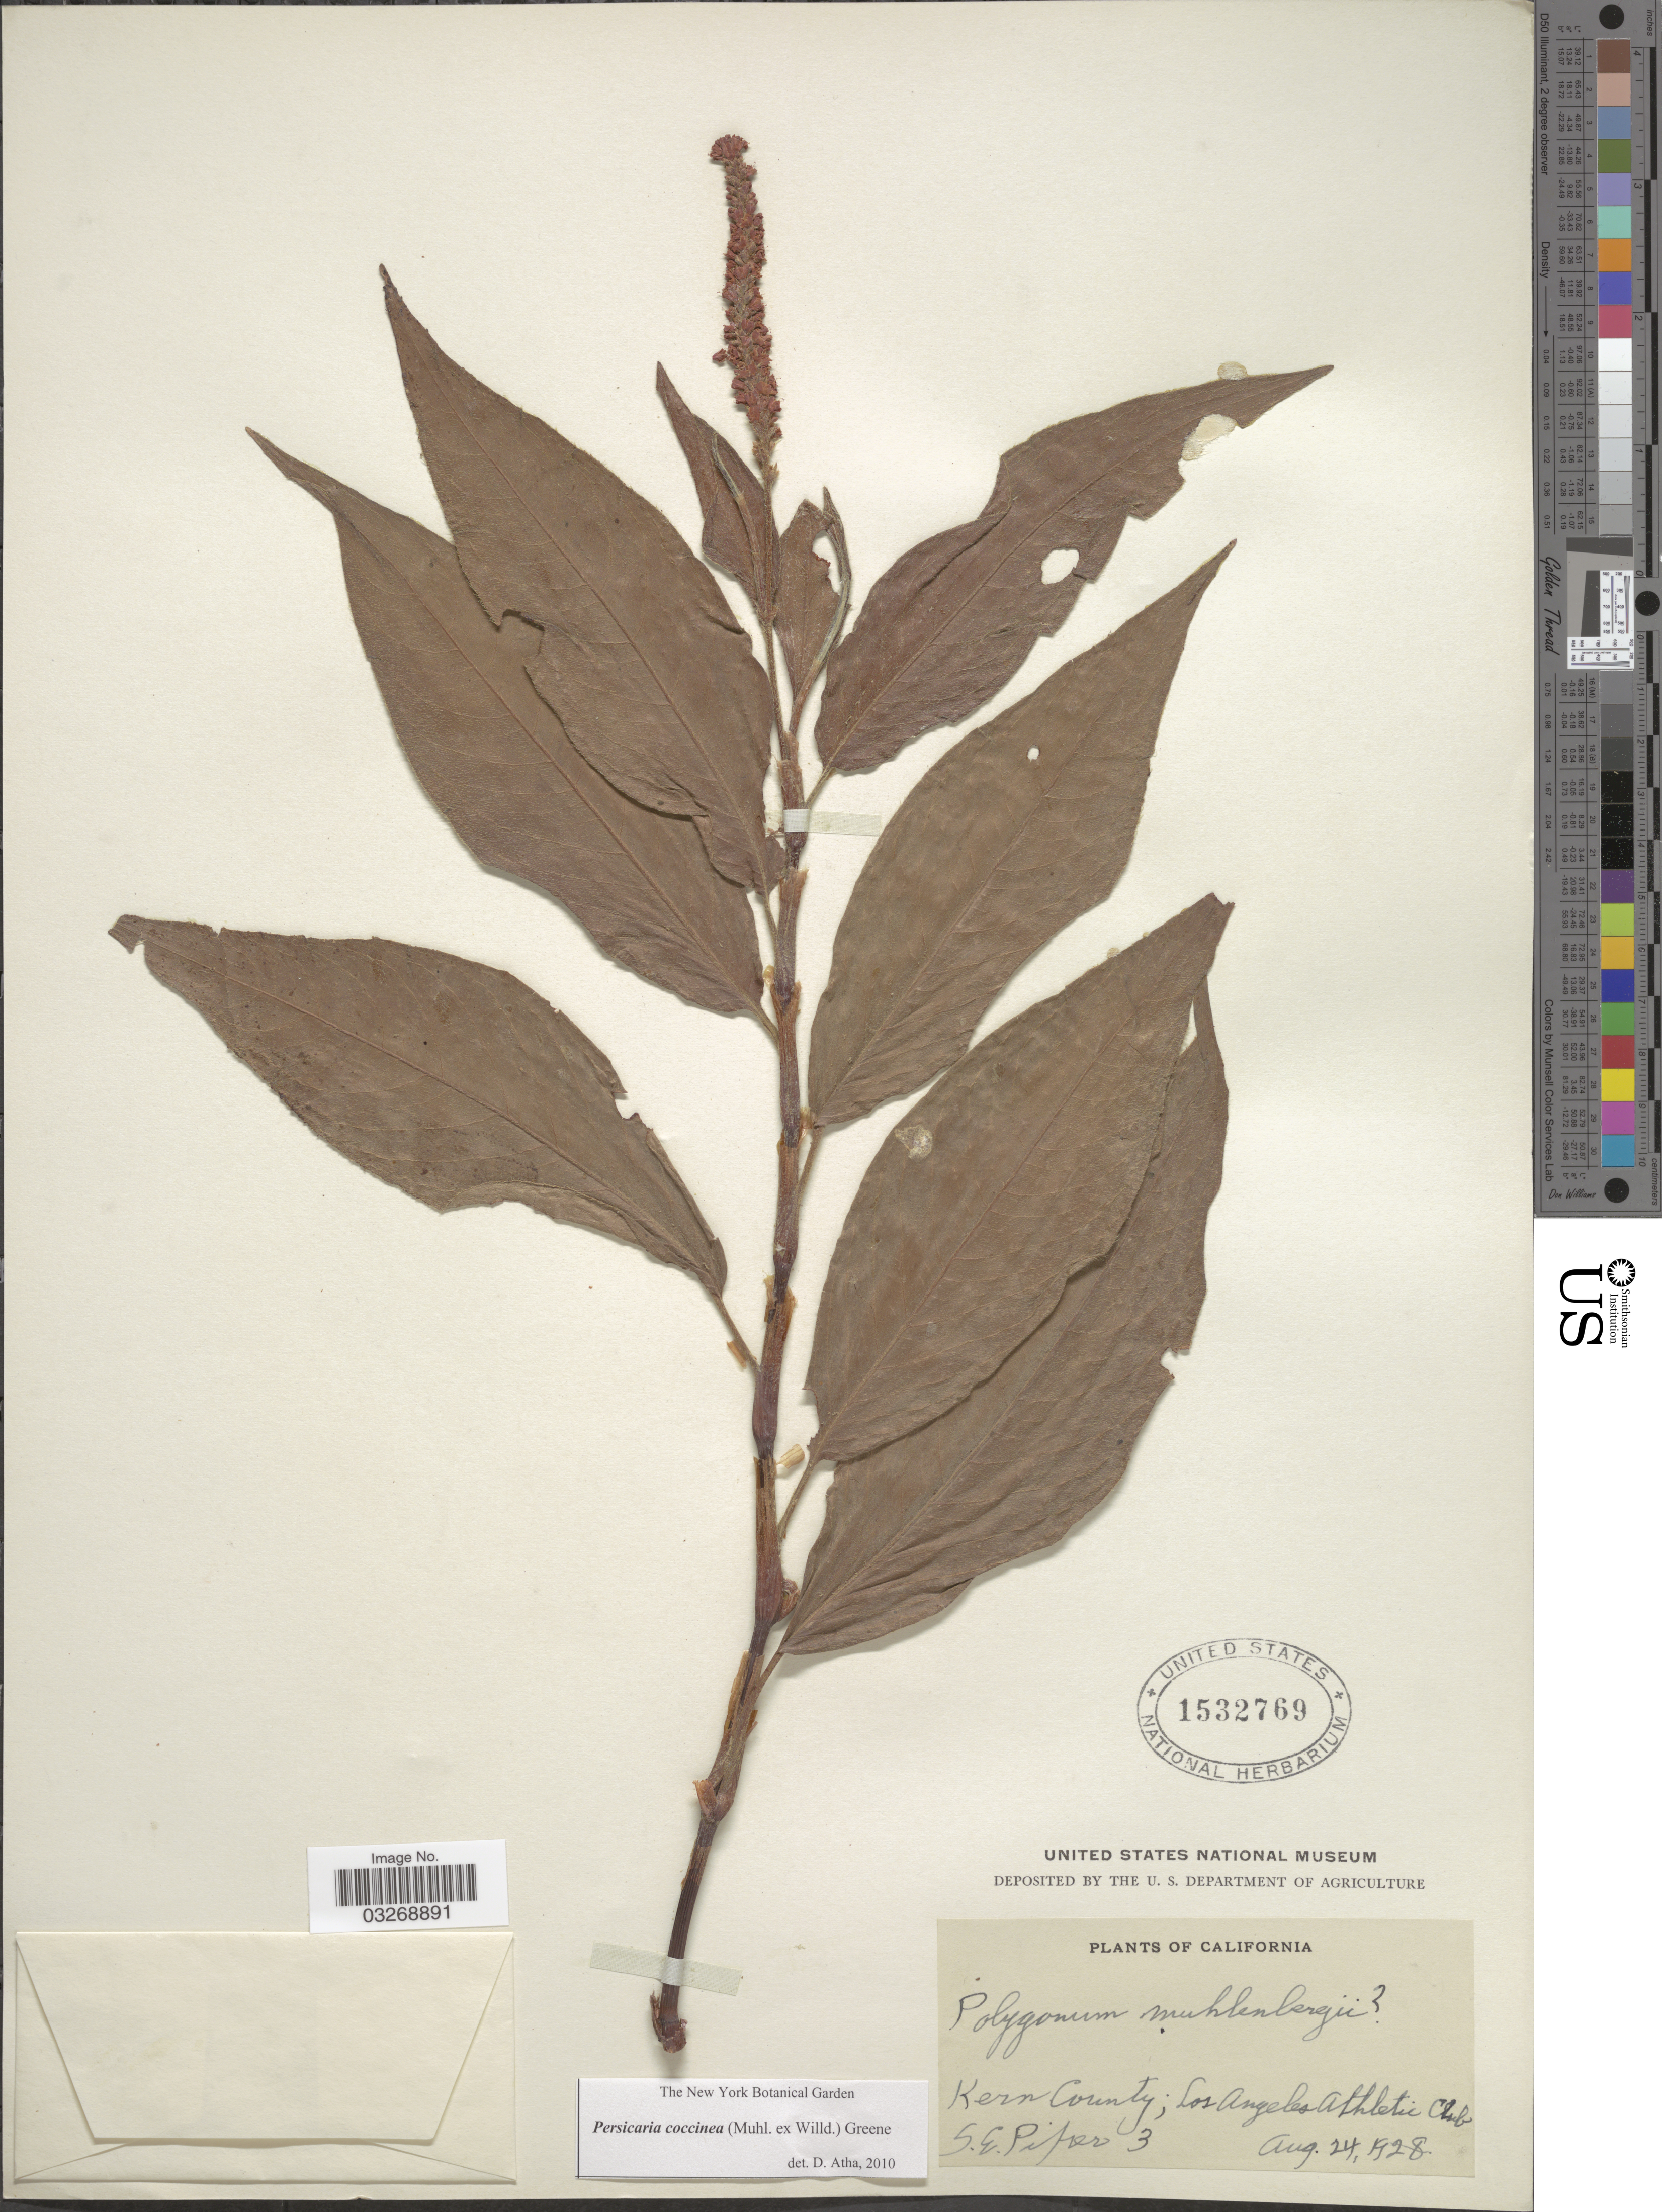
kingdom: Plantae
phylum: Tracheophyta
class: Magnoliopsida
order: Caryophyllales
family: Polygonaceae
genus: Persicaria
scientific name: Persicaria coccinea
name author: (Muhl. ex Willd.) Greene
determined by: Atha, D. E.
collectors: S. Piper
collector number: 3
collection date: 1928-08-24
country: United States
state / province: California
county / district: Kern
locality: Kern County; Los Angeles Athletic Club.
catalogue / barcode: US 1532769